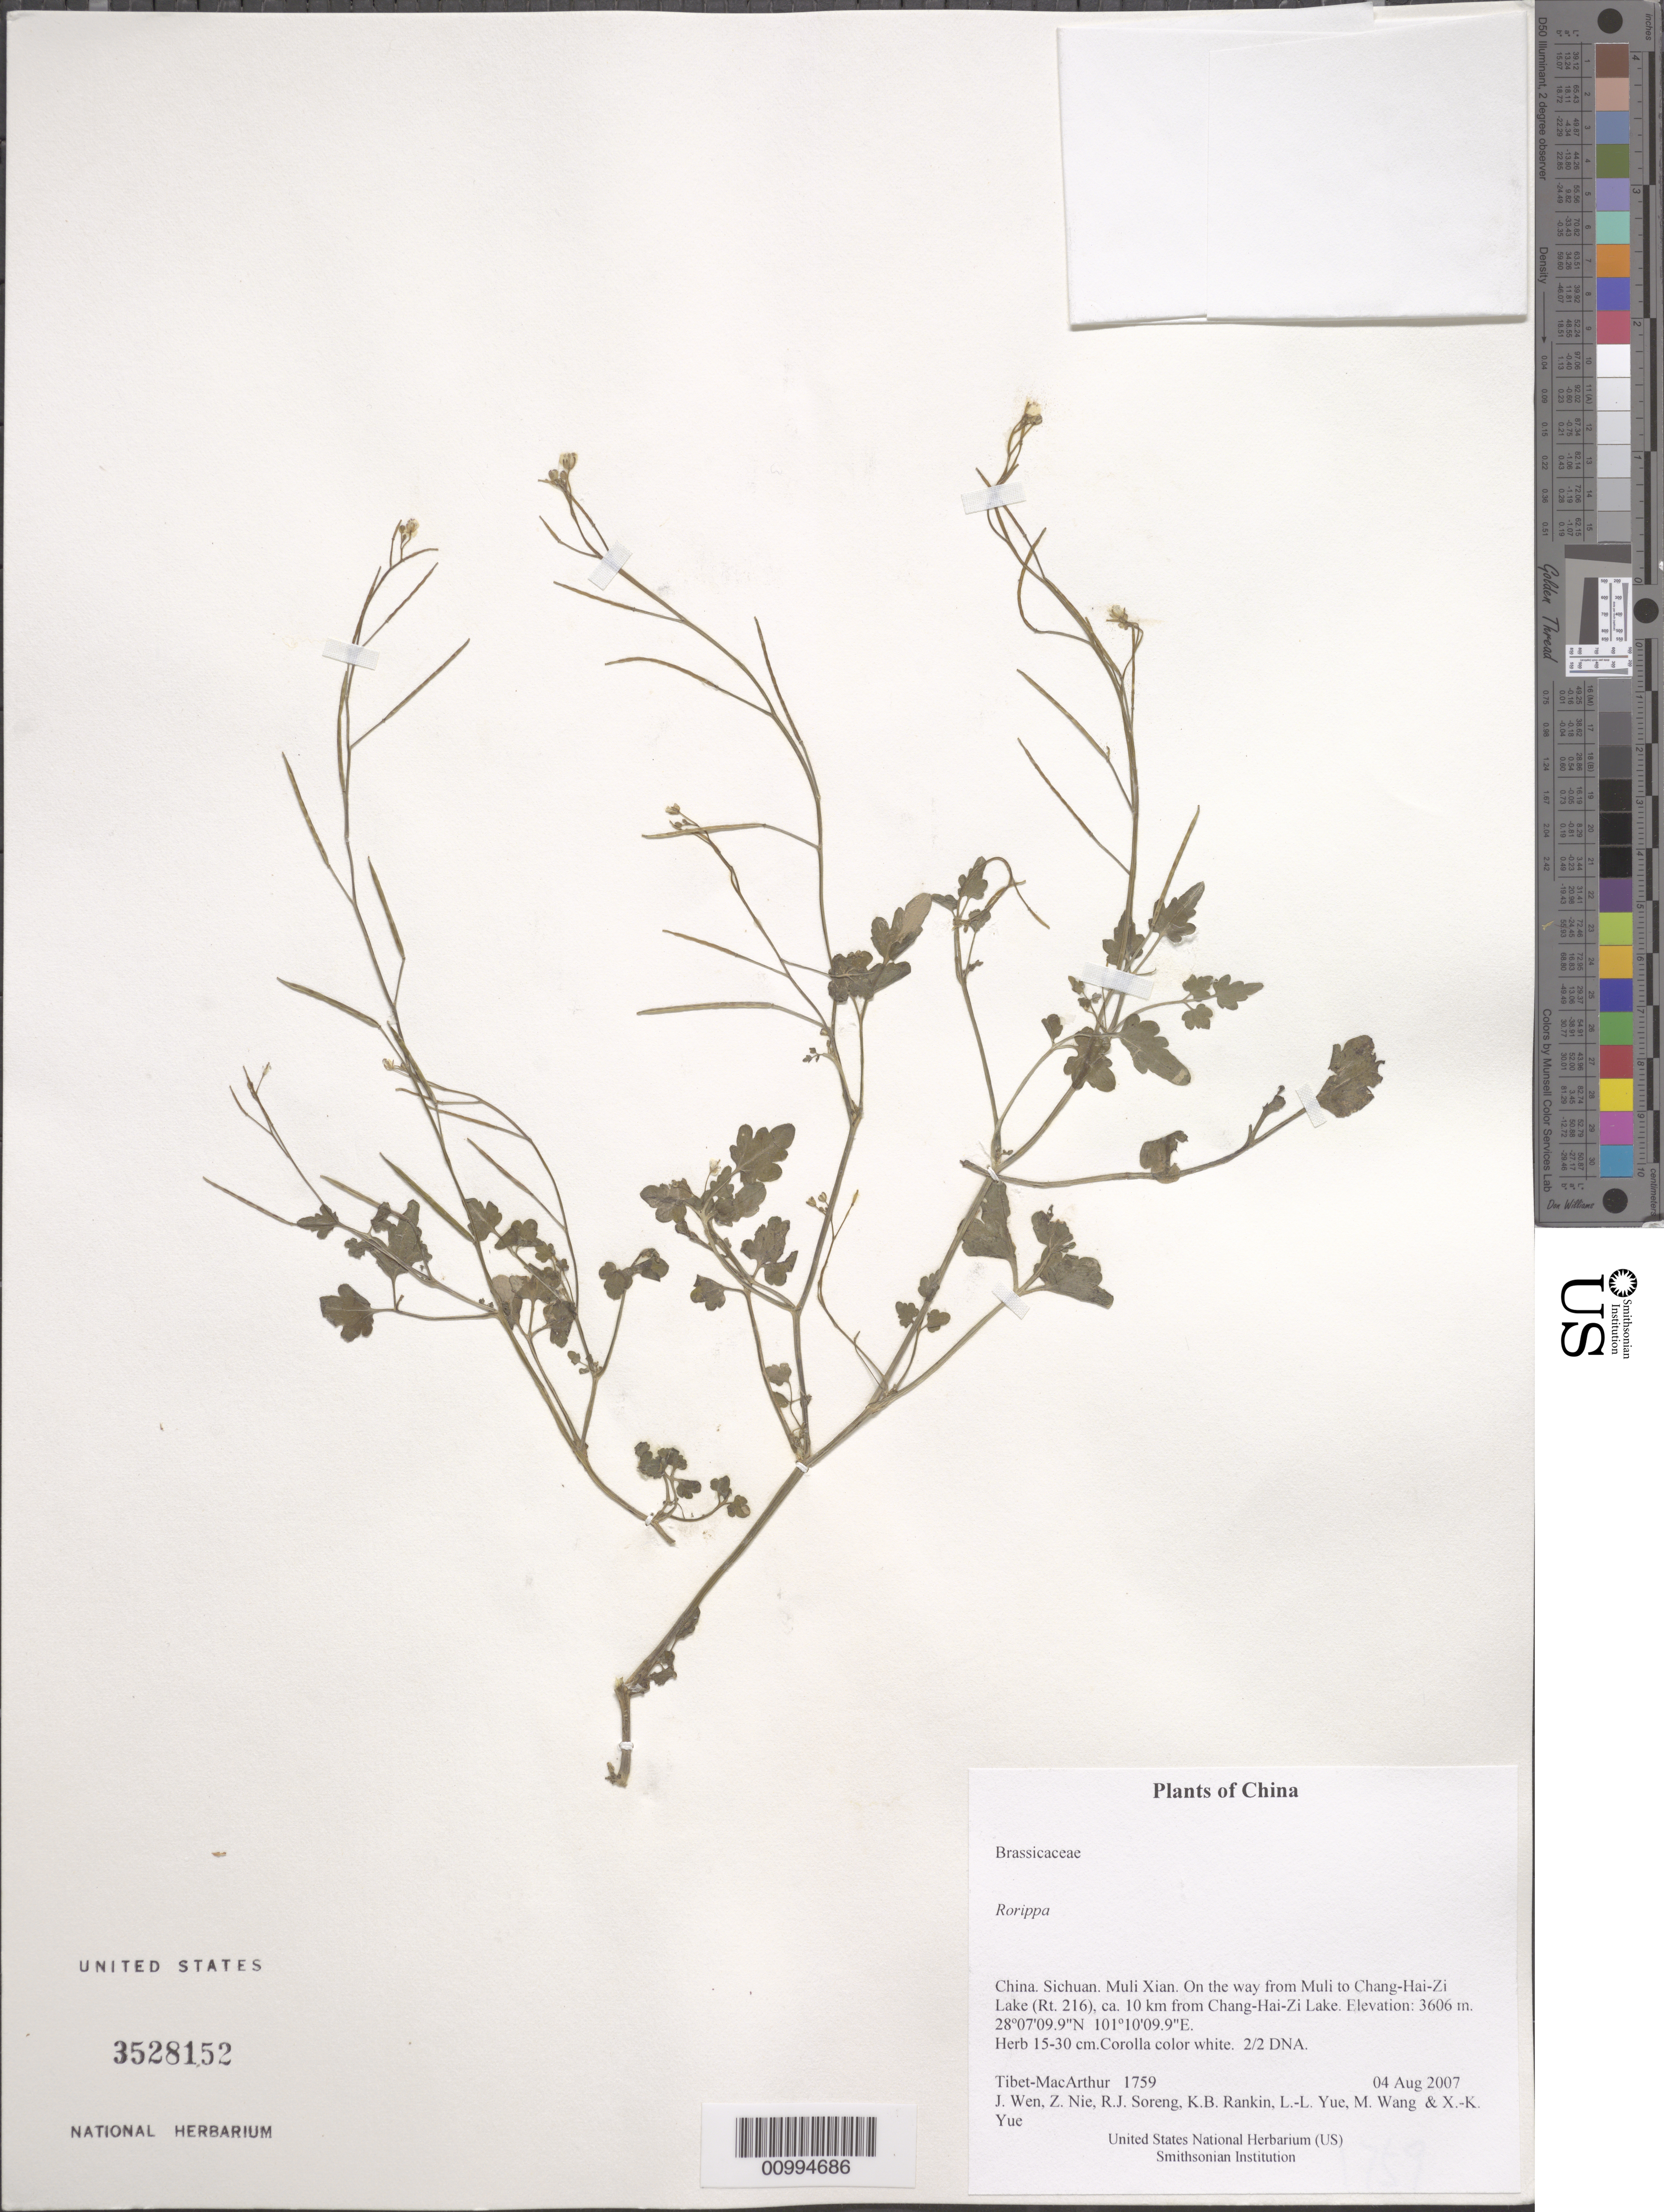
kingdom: Plantae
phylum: Tracheophyta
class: Magnoliopsida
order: Brassicales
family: Brassicaceae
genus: Rorippa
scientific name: Rorippa sp.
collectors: Tibet-MacArthur, J. Wen, Z. Nie, R. J. Soreng, K. Rankin, L. Yue, M. Wang & X. Yue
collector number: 1759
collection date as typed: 04 Aug 2007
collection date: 2007-08-04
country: China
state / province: Sichuan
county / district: Muli Xian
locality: On the way from Muli to Chang-Hai-Zi Lake (Rt. 216), ca. 10 km from Chang-Hai-Zi Lake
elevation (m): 3606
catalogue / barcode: US 3528152